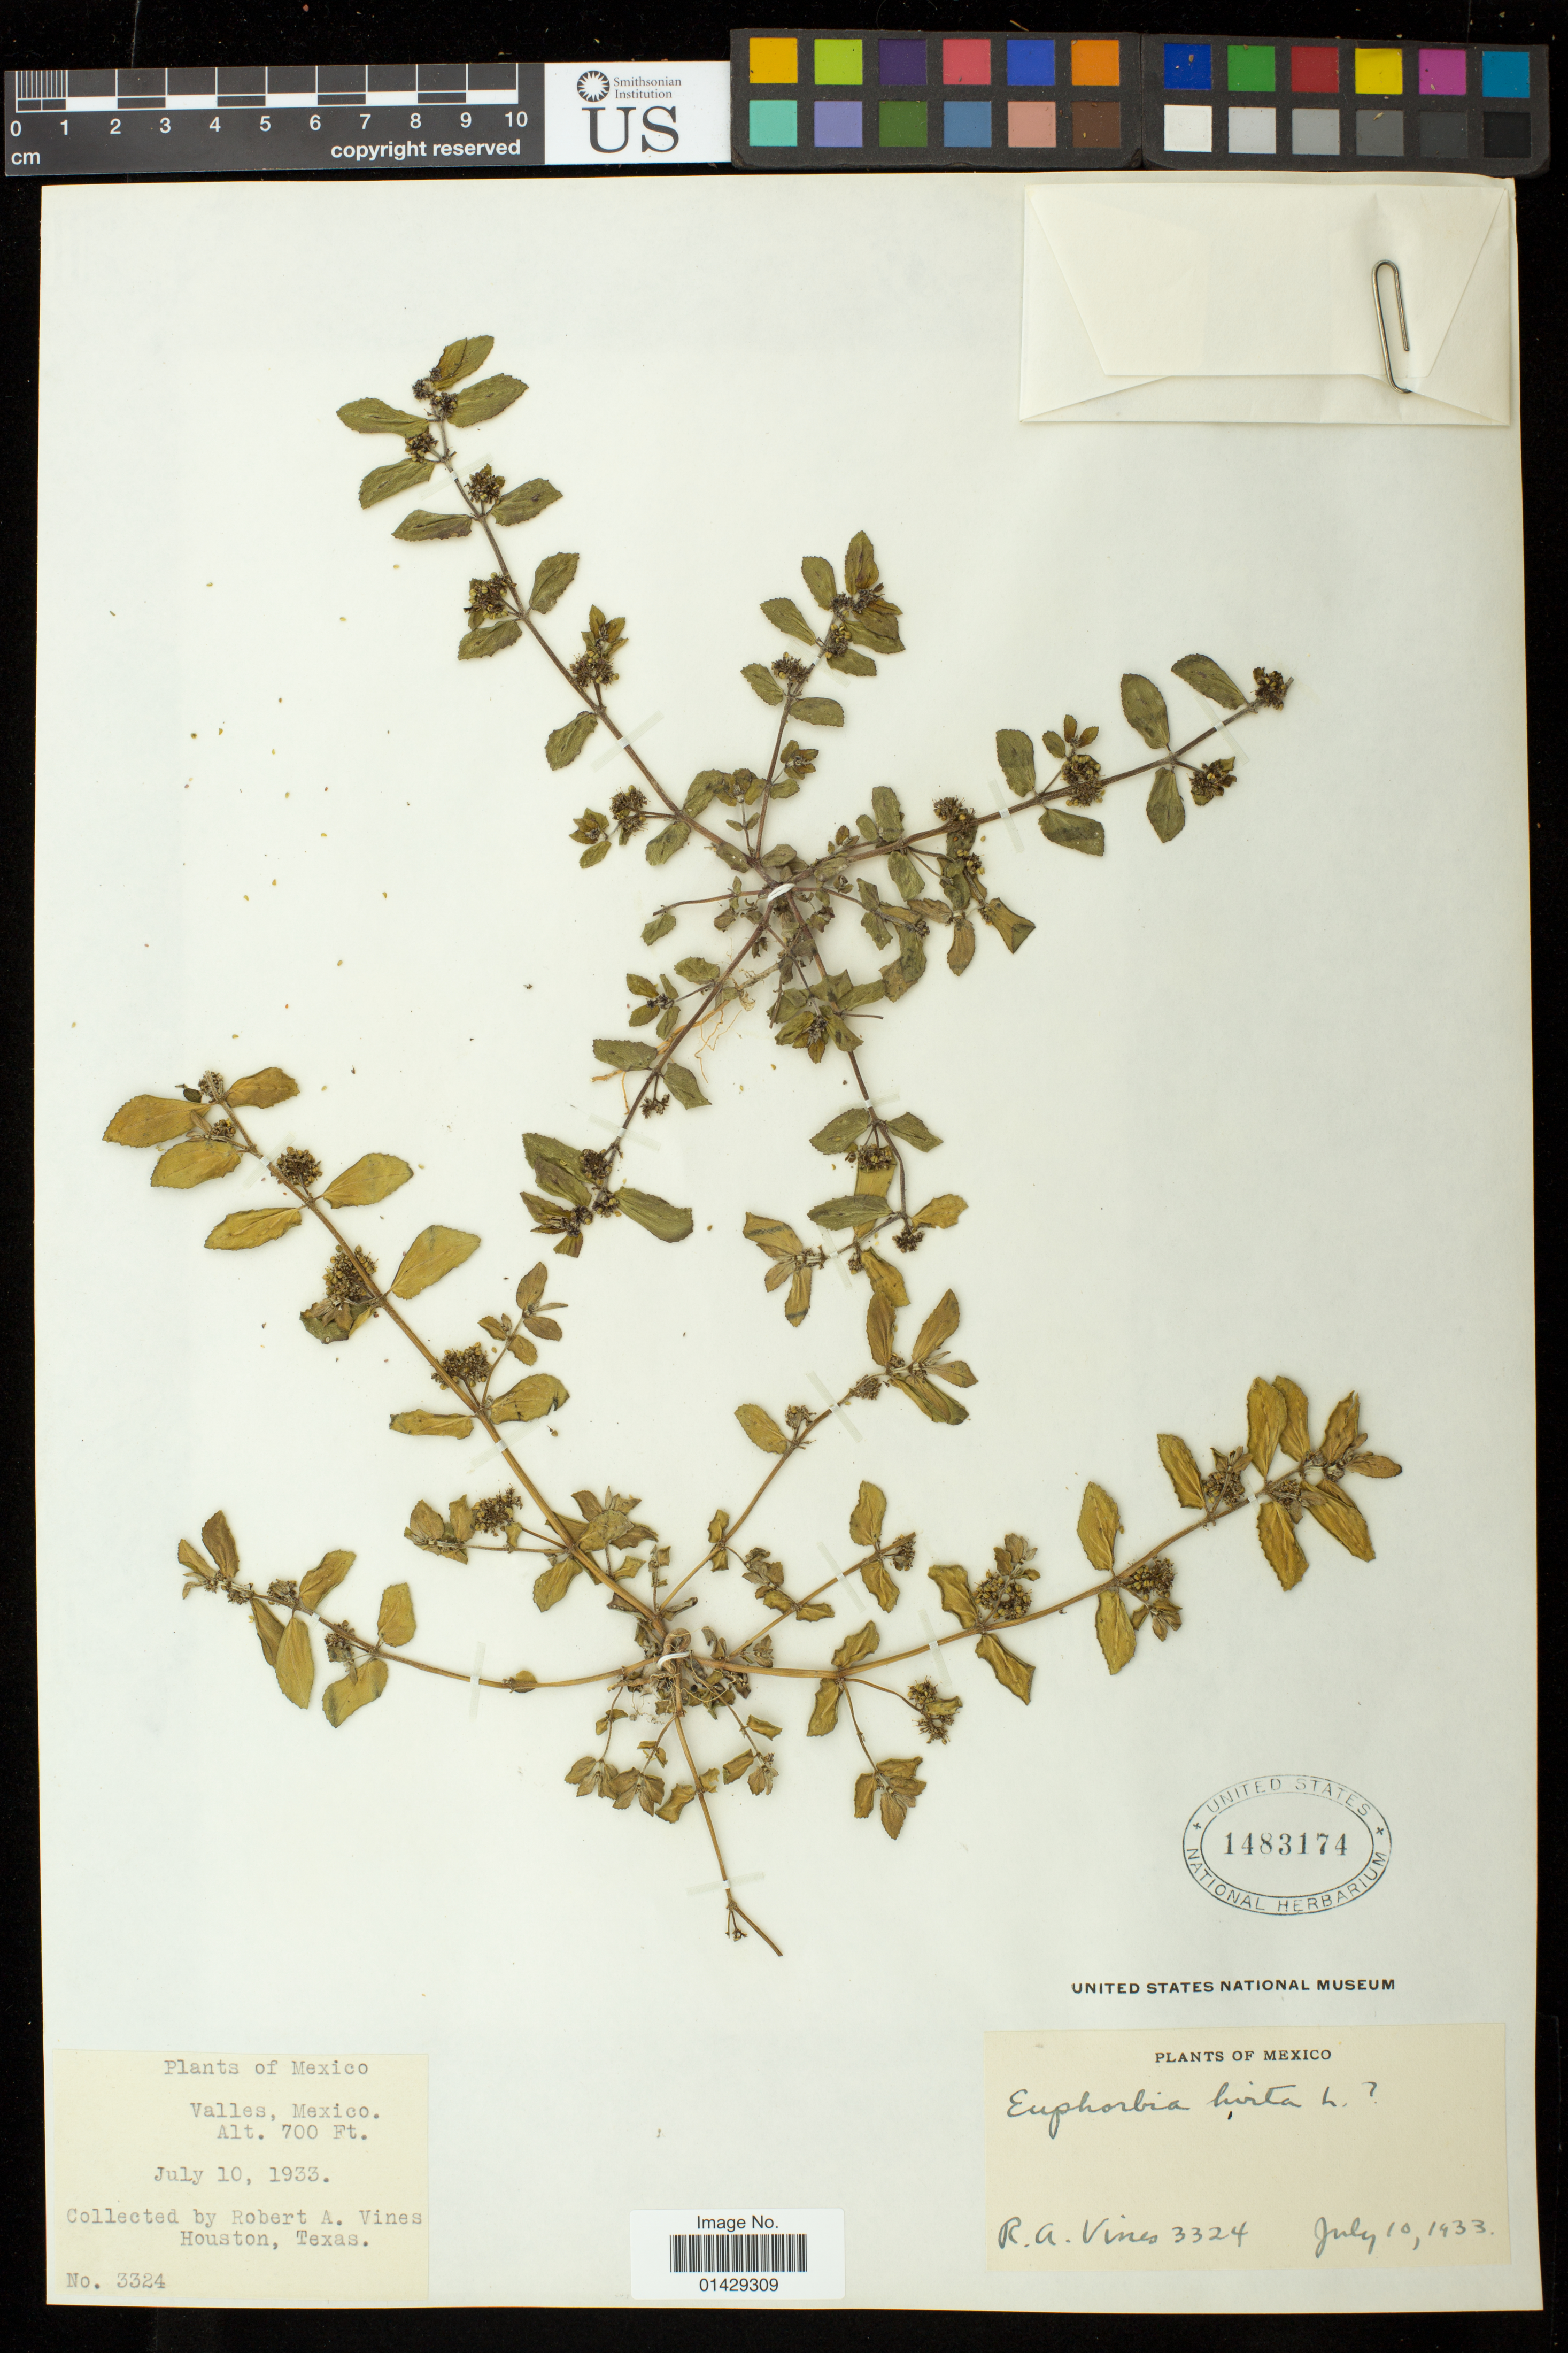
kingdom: Plantae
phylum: Tracheophyta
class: Magnoliopsida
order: Malpighiales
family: Euphorbiaceae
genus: Euphorbia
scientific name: Euphorbia hirta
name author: L.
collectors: R. Vines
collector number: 3324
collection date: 1933-07-10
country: Mexico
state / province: Tamaulipas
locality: Valles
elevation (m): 213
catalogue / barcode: US 1483174